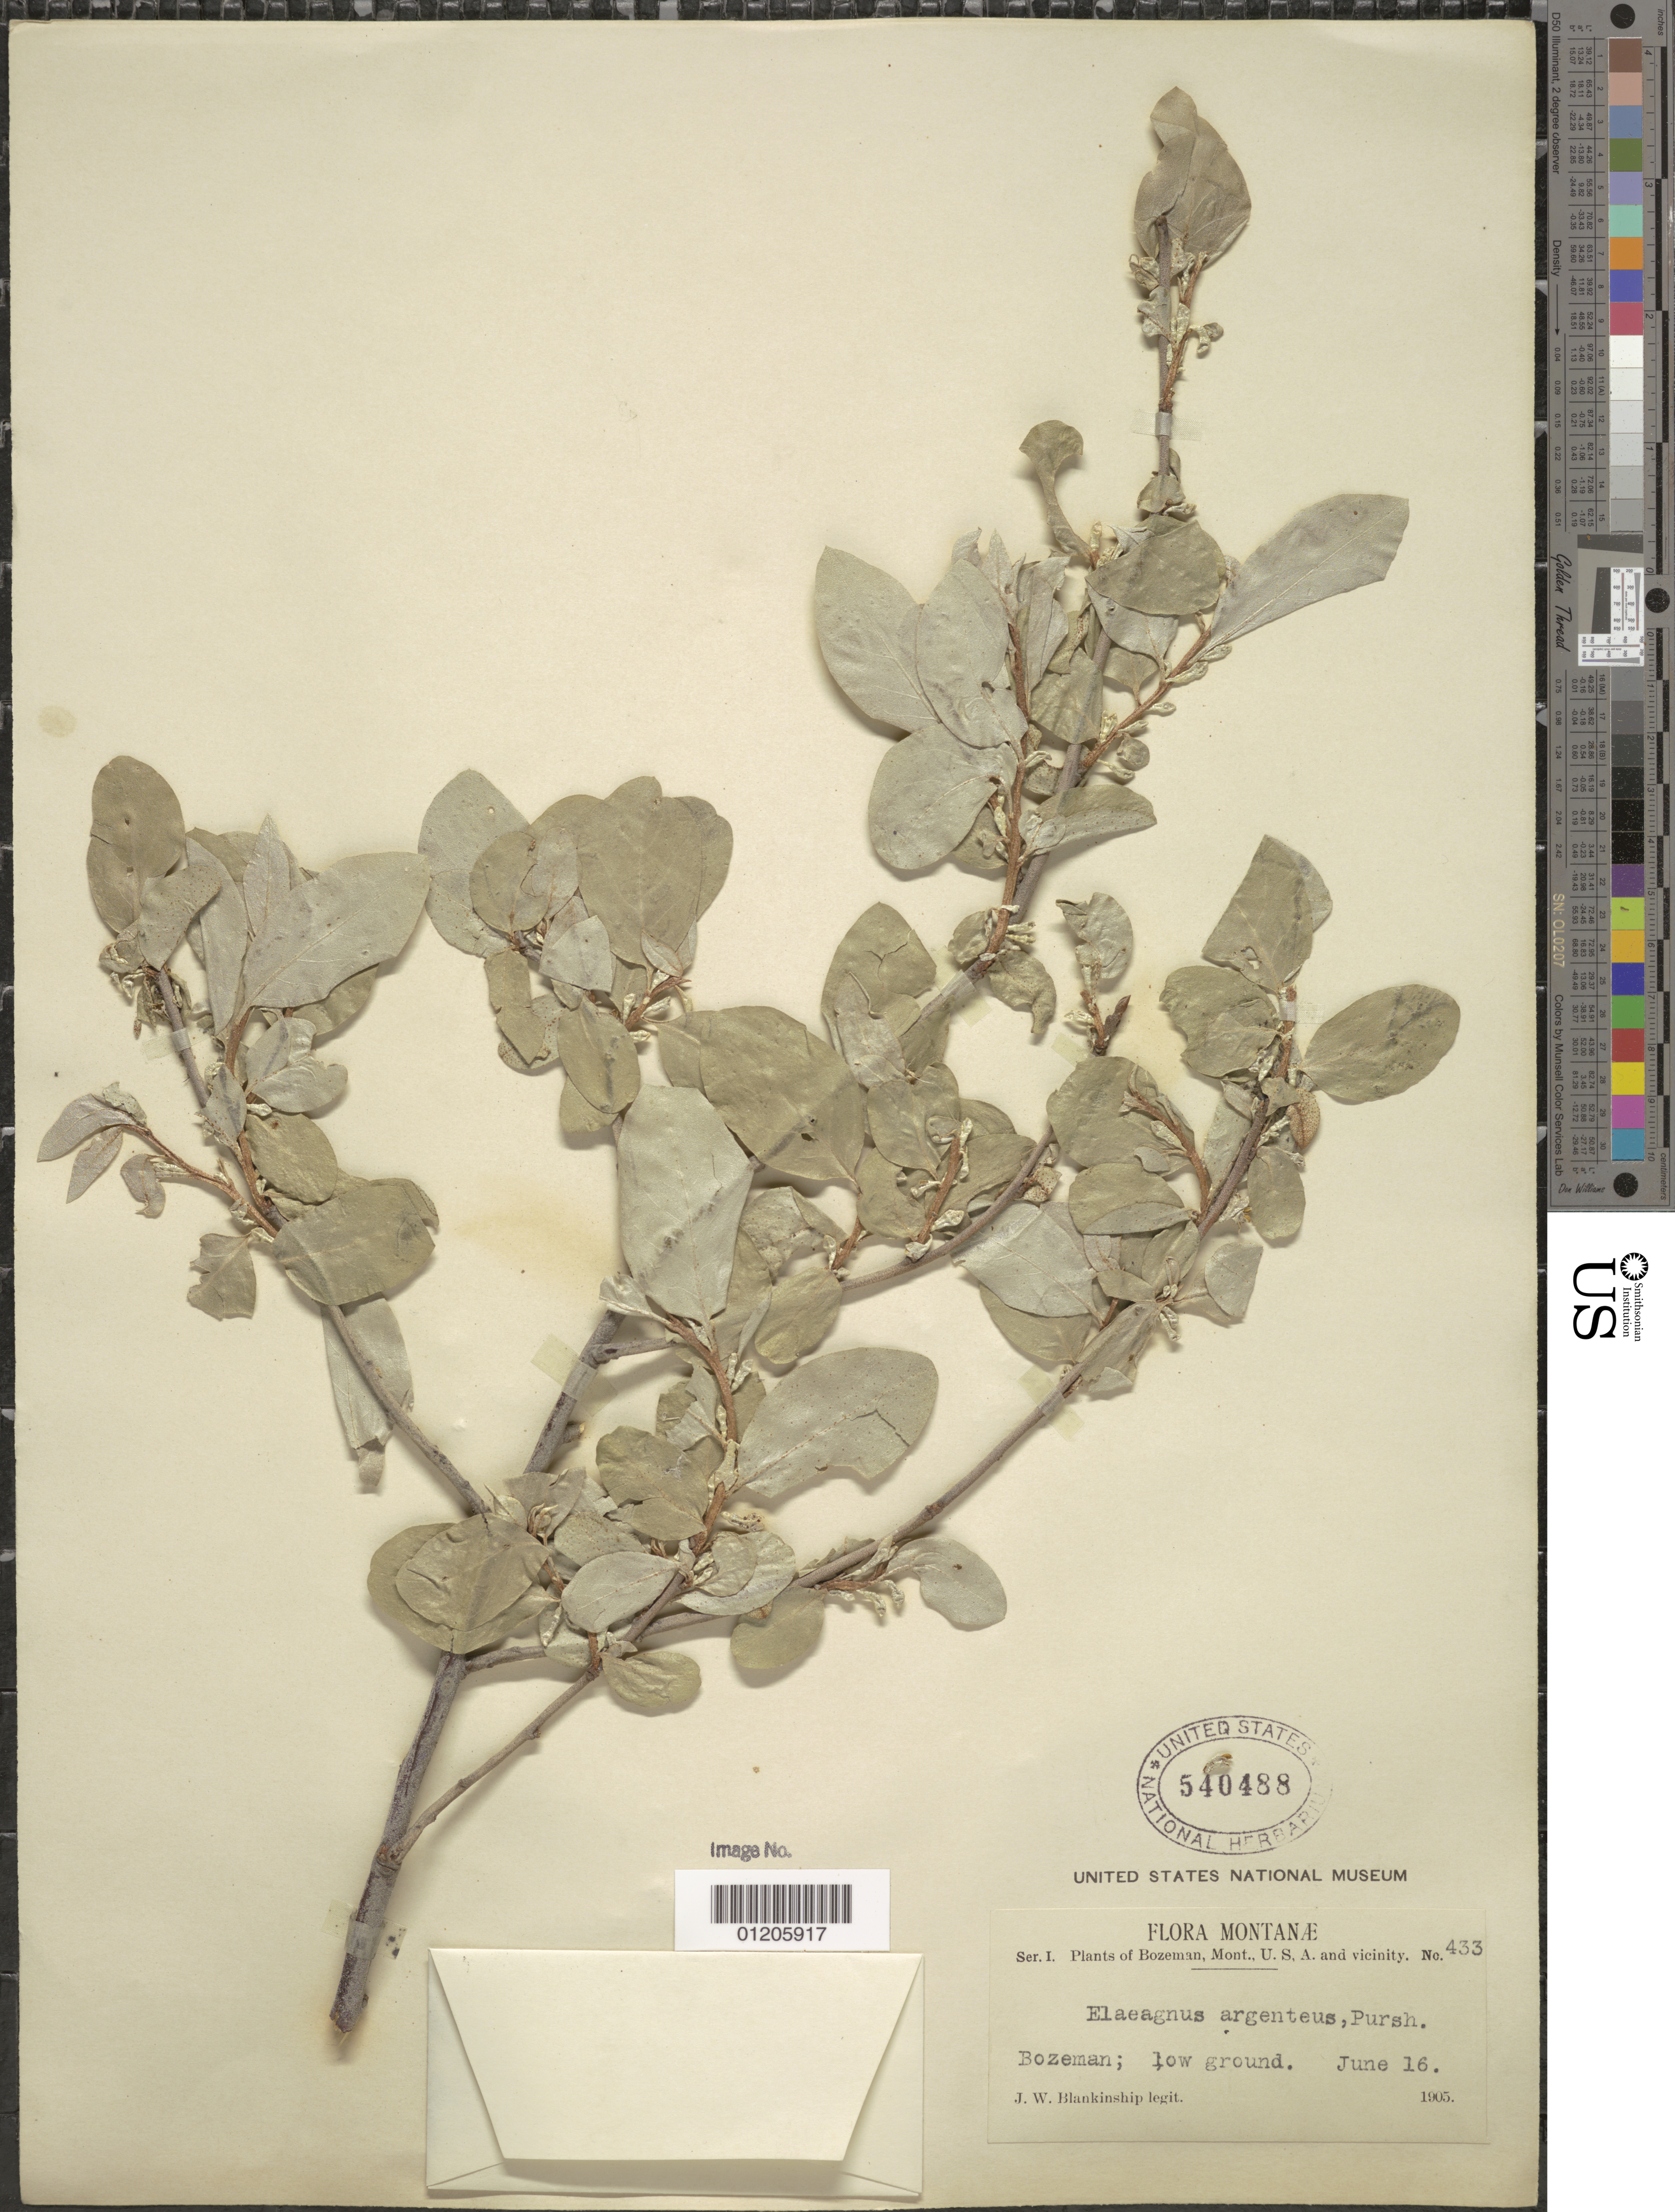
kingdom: Plantae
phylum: Tracheophyta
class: Magnoliopsida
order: Rosales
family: Elaeagnaceae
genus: Elaeagnus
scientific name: Elaeagnus commutata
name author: Bernh. ex Rydb.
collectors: J. W. Blankinship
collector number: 433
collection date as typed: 13 Jun 1905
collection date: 1905-06-13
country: United States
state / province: Montana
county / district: Gallatin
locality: Bozeman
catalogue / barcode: US 540488